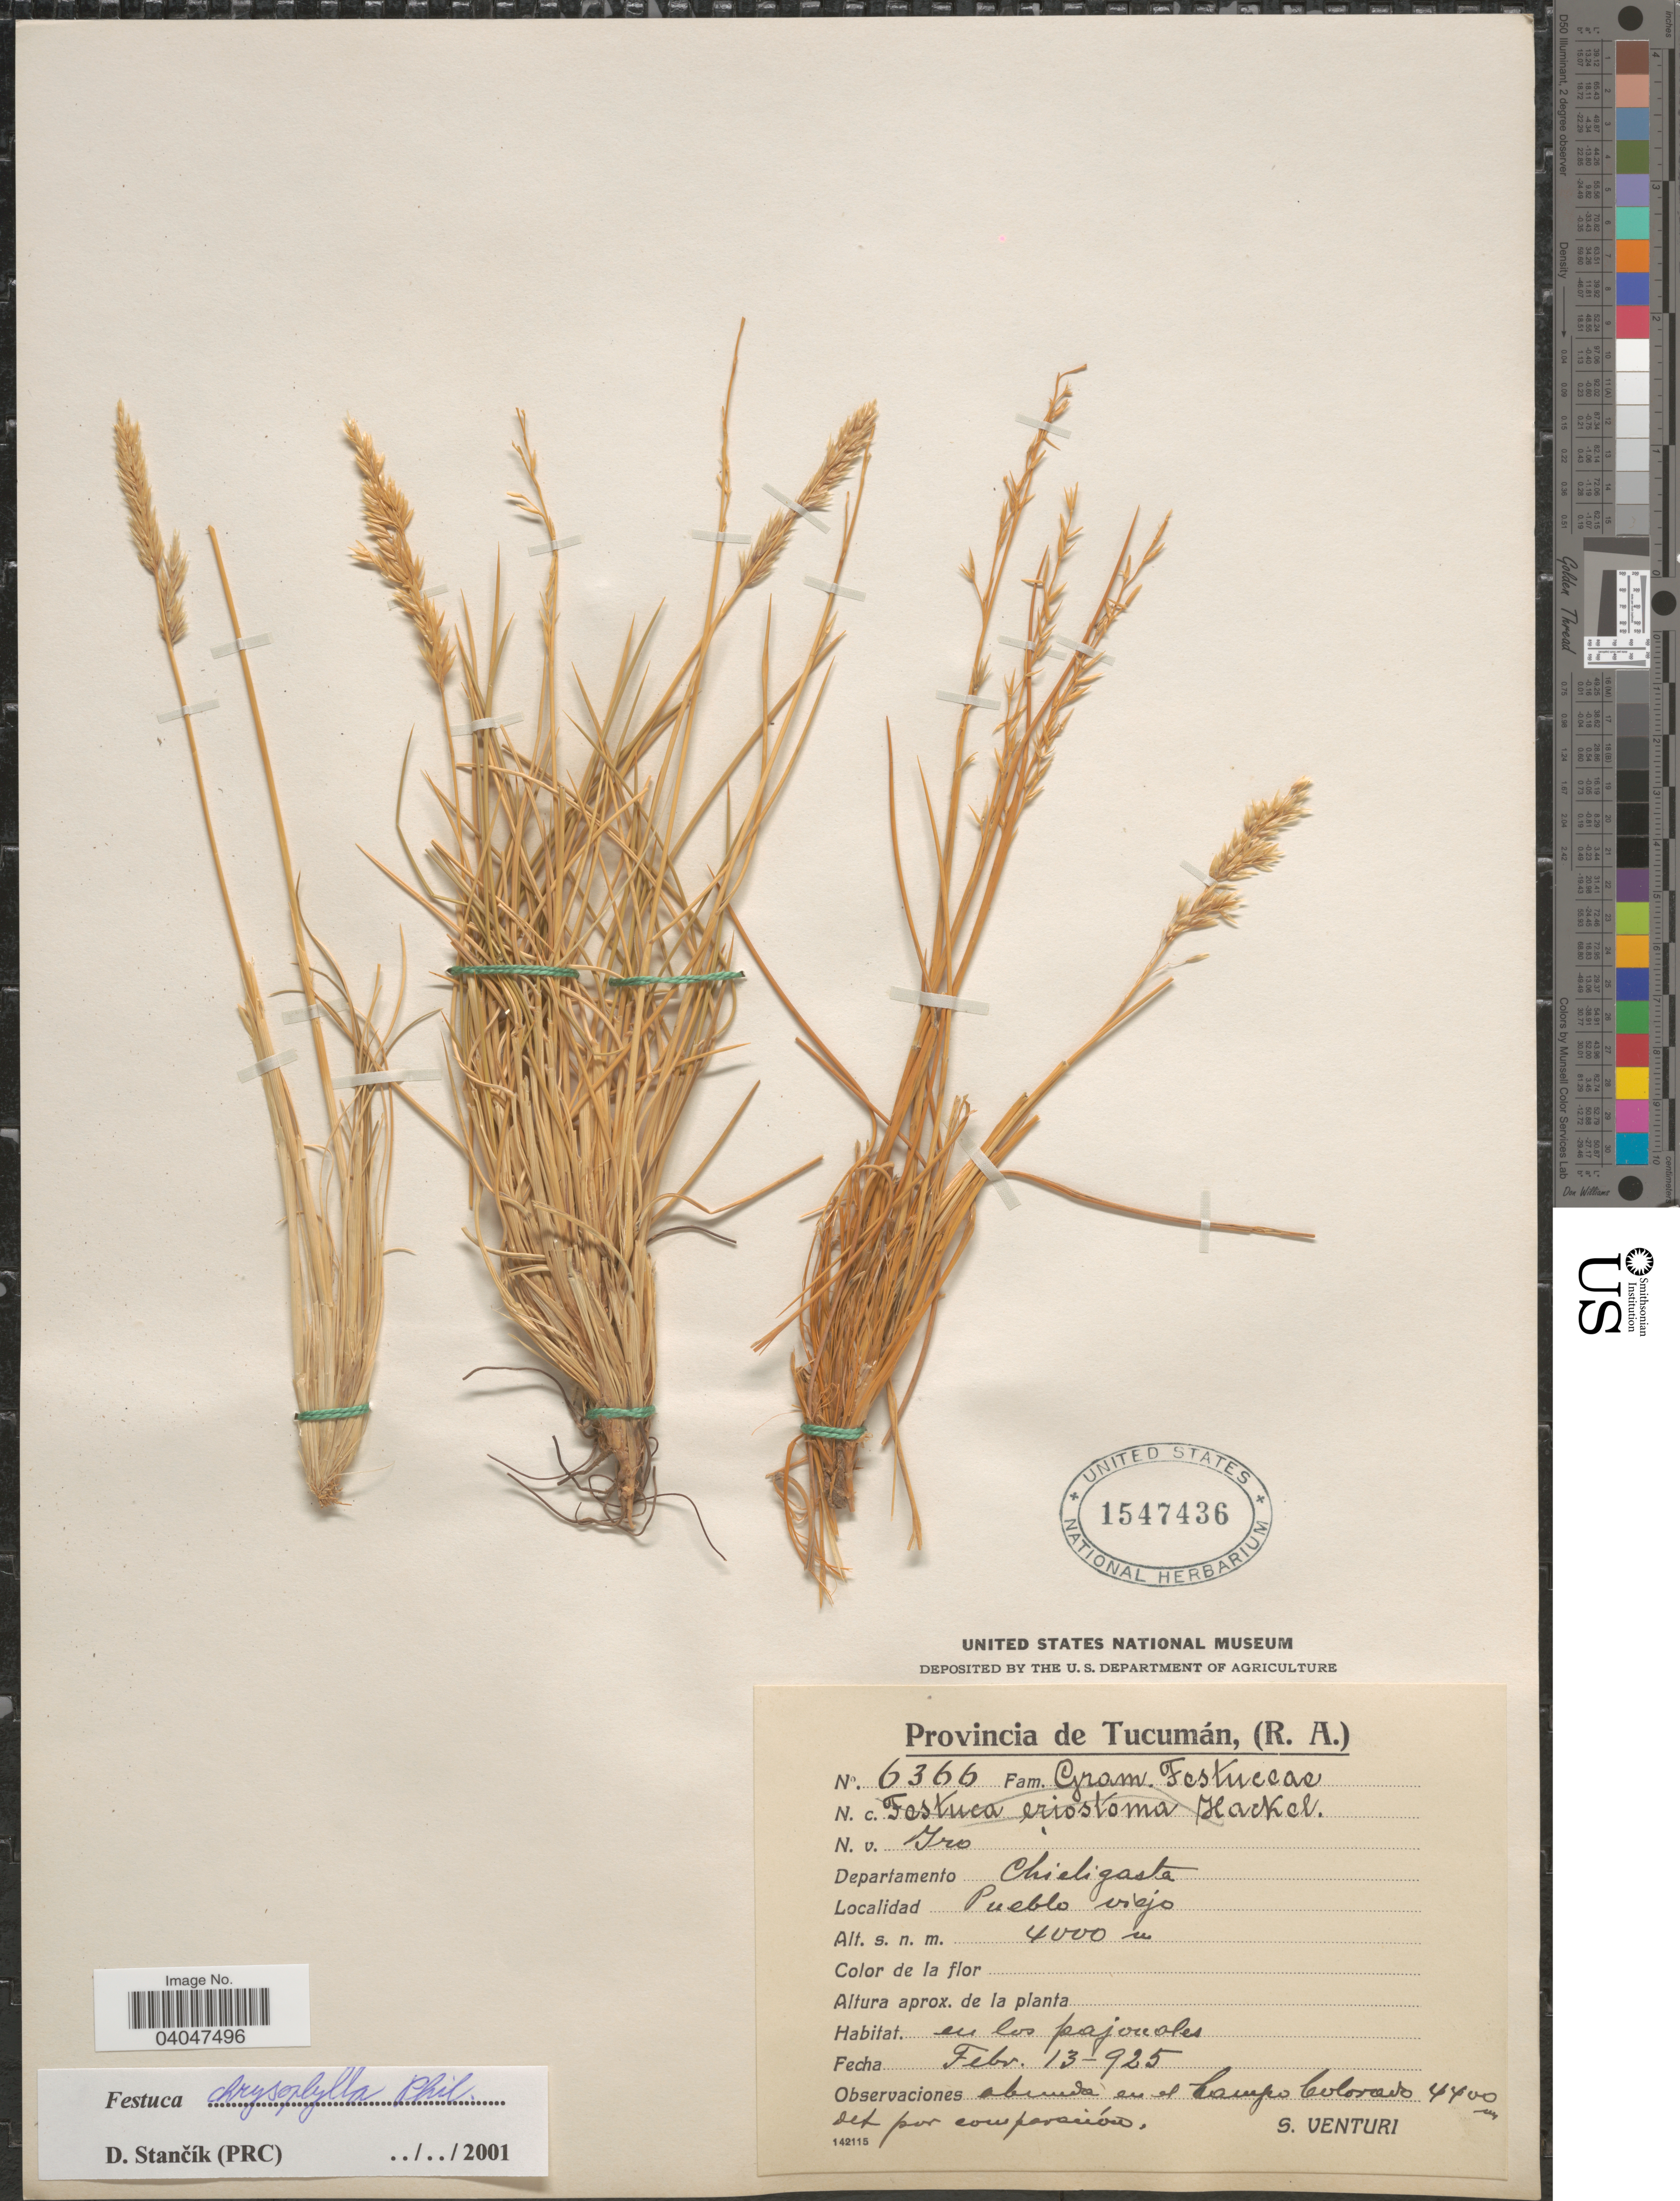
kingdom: Plantae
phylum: Tracheophyta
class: Liliopsida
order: Poales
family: Poaceae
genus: Festuca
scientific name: Festuca eriostoma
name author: Hack.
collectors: S. Venturi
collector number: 6366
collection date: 1925-02-13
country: Argentina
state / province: Tucuman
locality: Departamento Chicligasta. Pueblo viejo.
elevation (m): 4000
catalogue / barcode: US 1547436